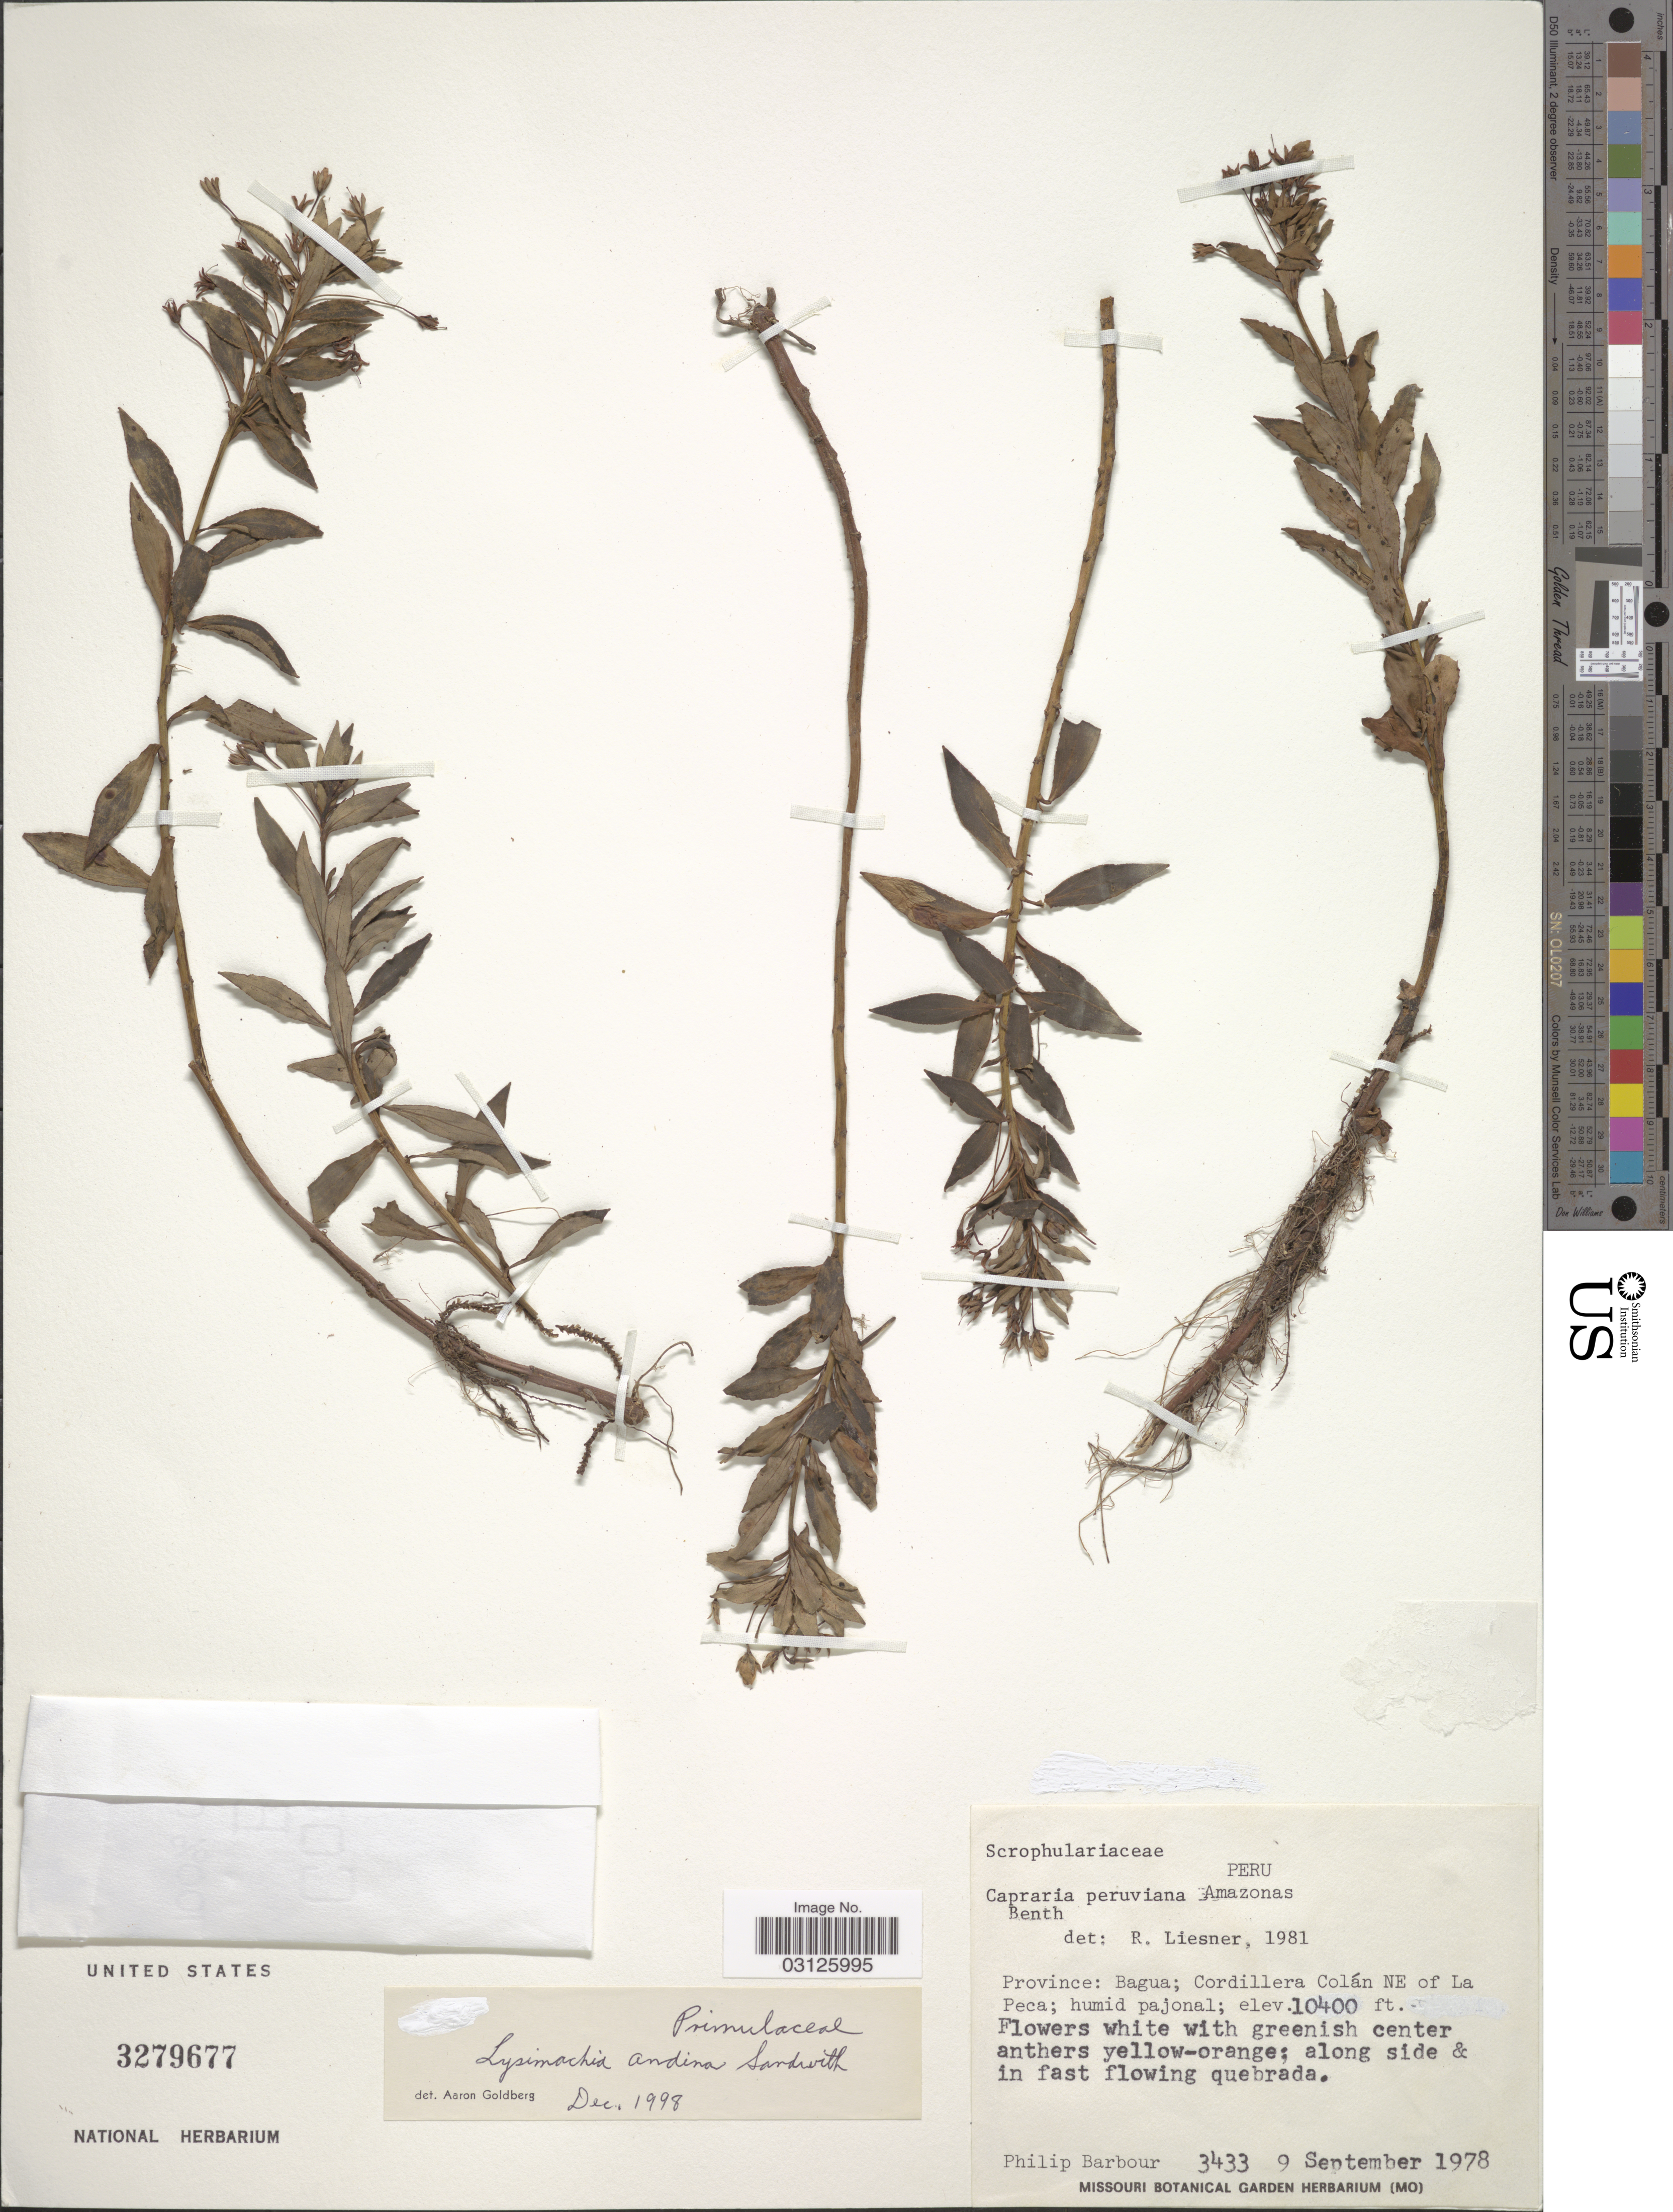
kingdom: Plantae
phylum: Tracheophyta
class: Magnoliopsida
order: Ericales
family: Primulaceae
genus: Lysimachia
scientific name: Lysimachia andina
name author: Sandwith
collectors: P. Barbour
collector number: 3433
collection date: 1978-09-09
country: Peru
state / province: Amazonas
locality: Province: Bagua; Cordillera Colán NE of La Peca.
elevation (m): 3170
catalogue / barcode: US 3279677